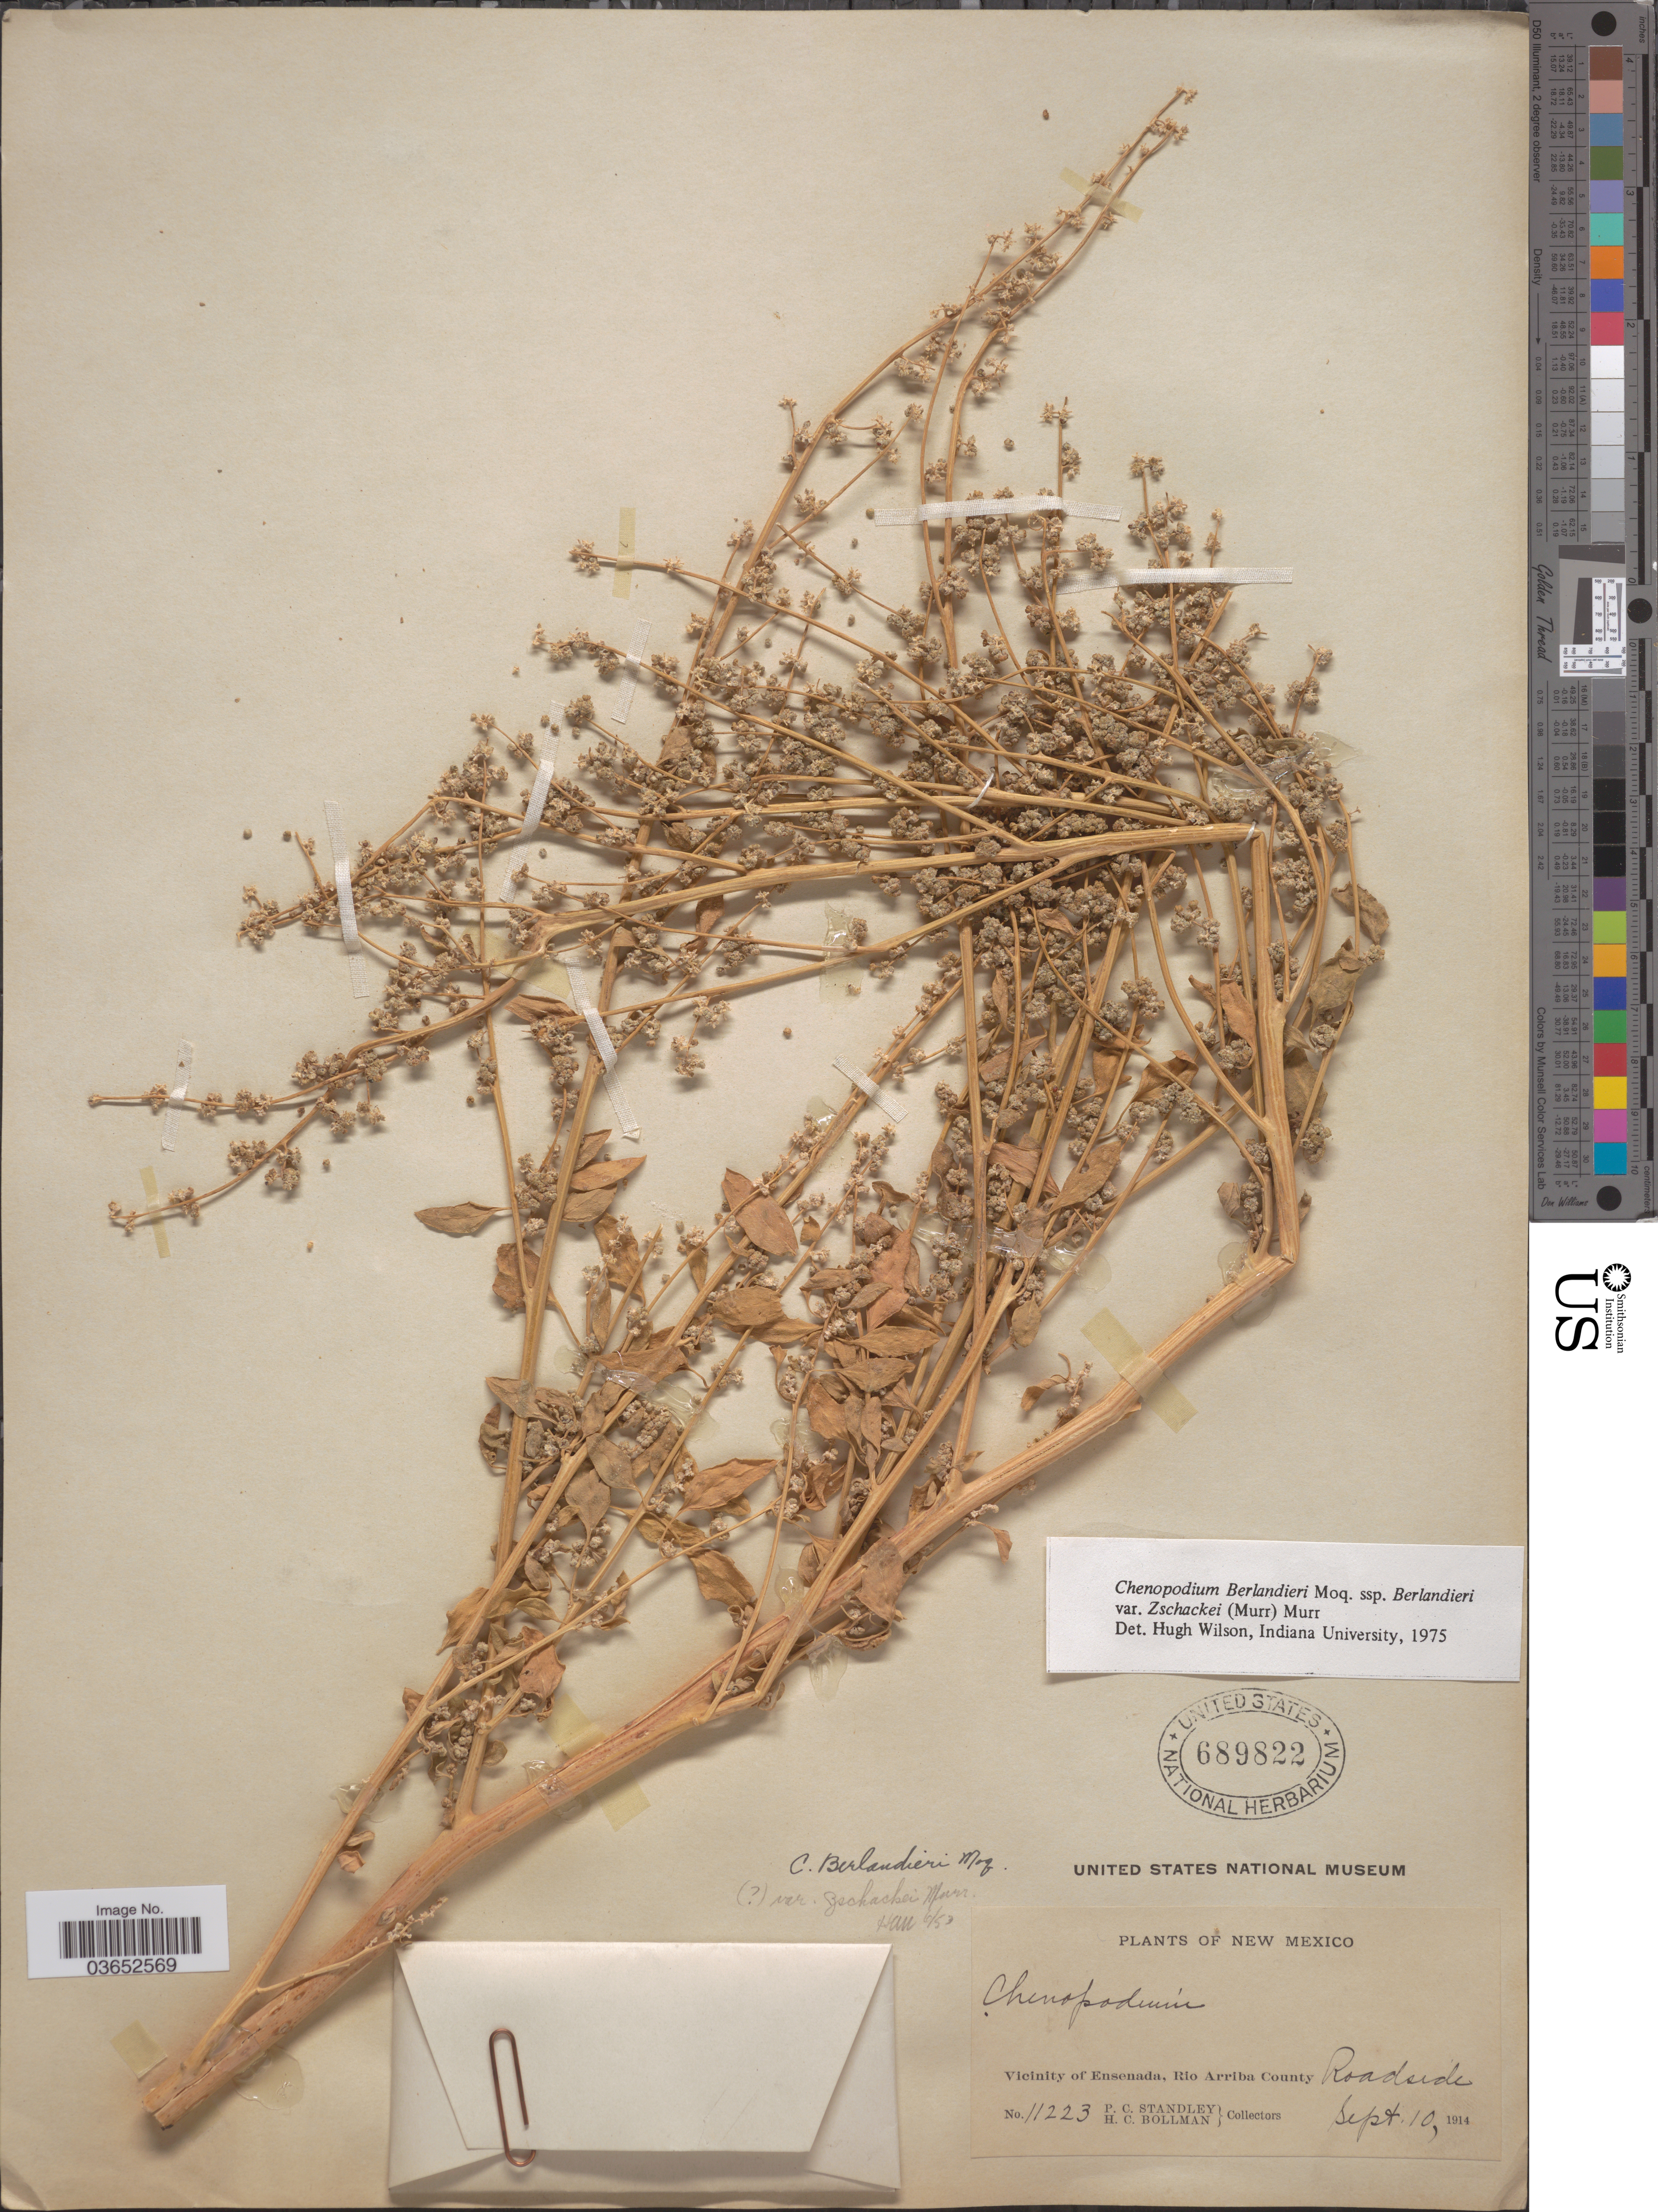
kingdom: Plantae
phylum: Tracheophyta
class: Magnoliopsida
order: Caryophyllales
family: Amaranthaceae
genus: Chenopodium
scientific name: Chenopodium berlandieri var. typicum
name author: A. Ludw. ex Graebn.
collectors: P. C. Standley & H. C. Bollman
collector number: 11223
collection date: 1914-09-10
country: United States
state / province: New Mexico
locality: Vicinity of Ensenada, Rio Arriba County. Roadside.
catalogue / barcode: US 689822